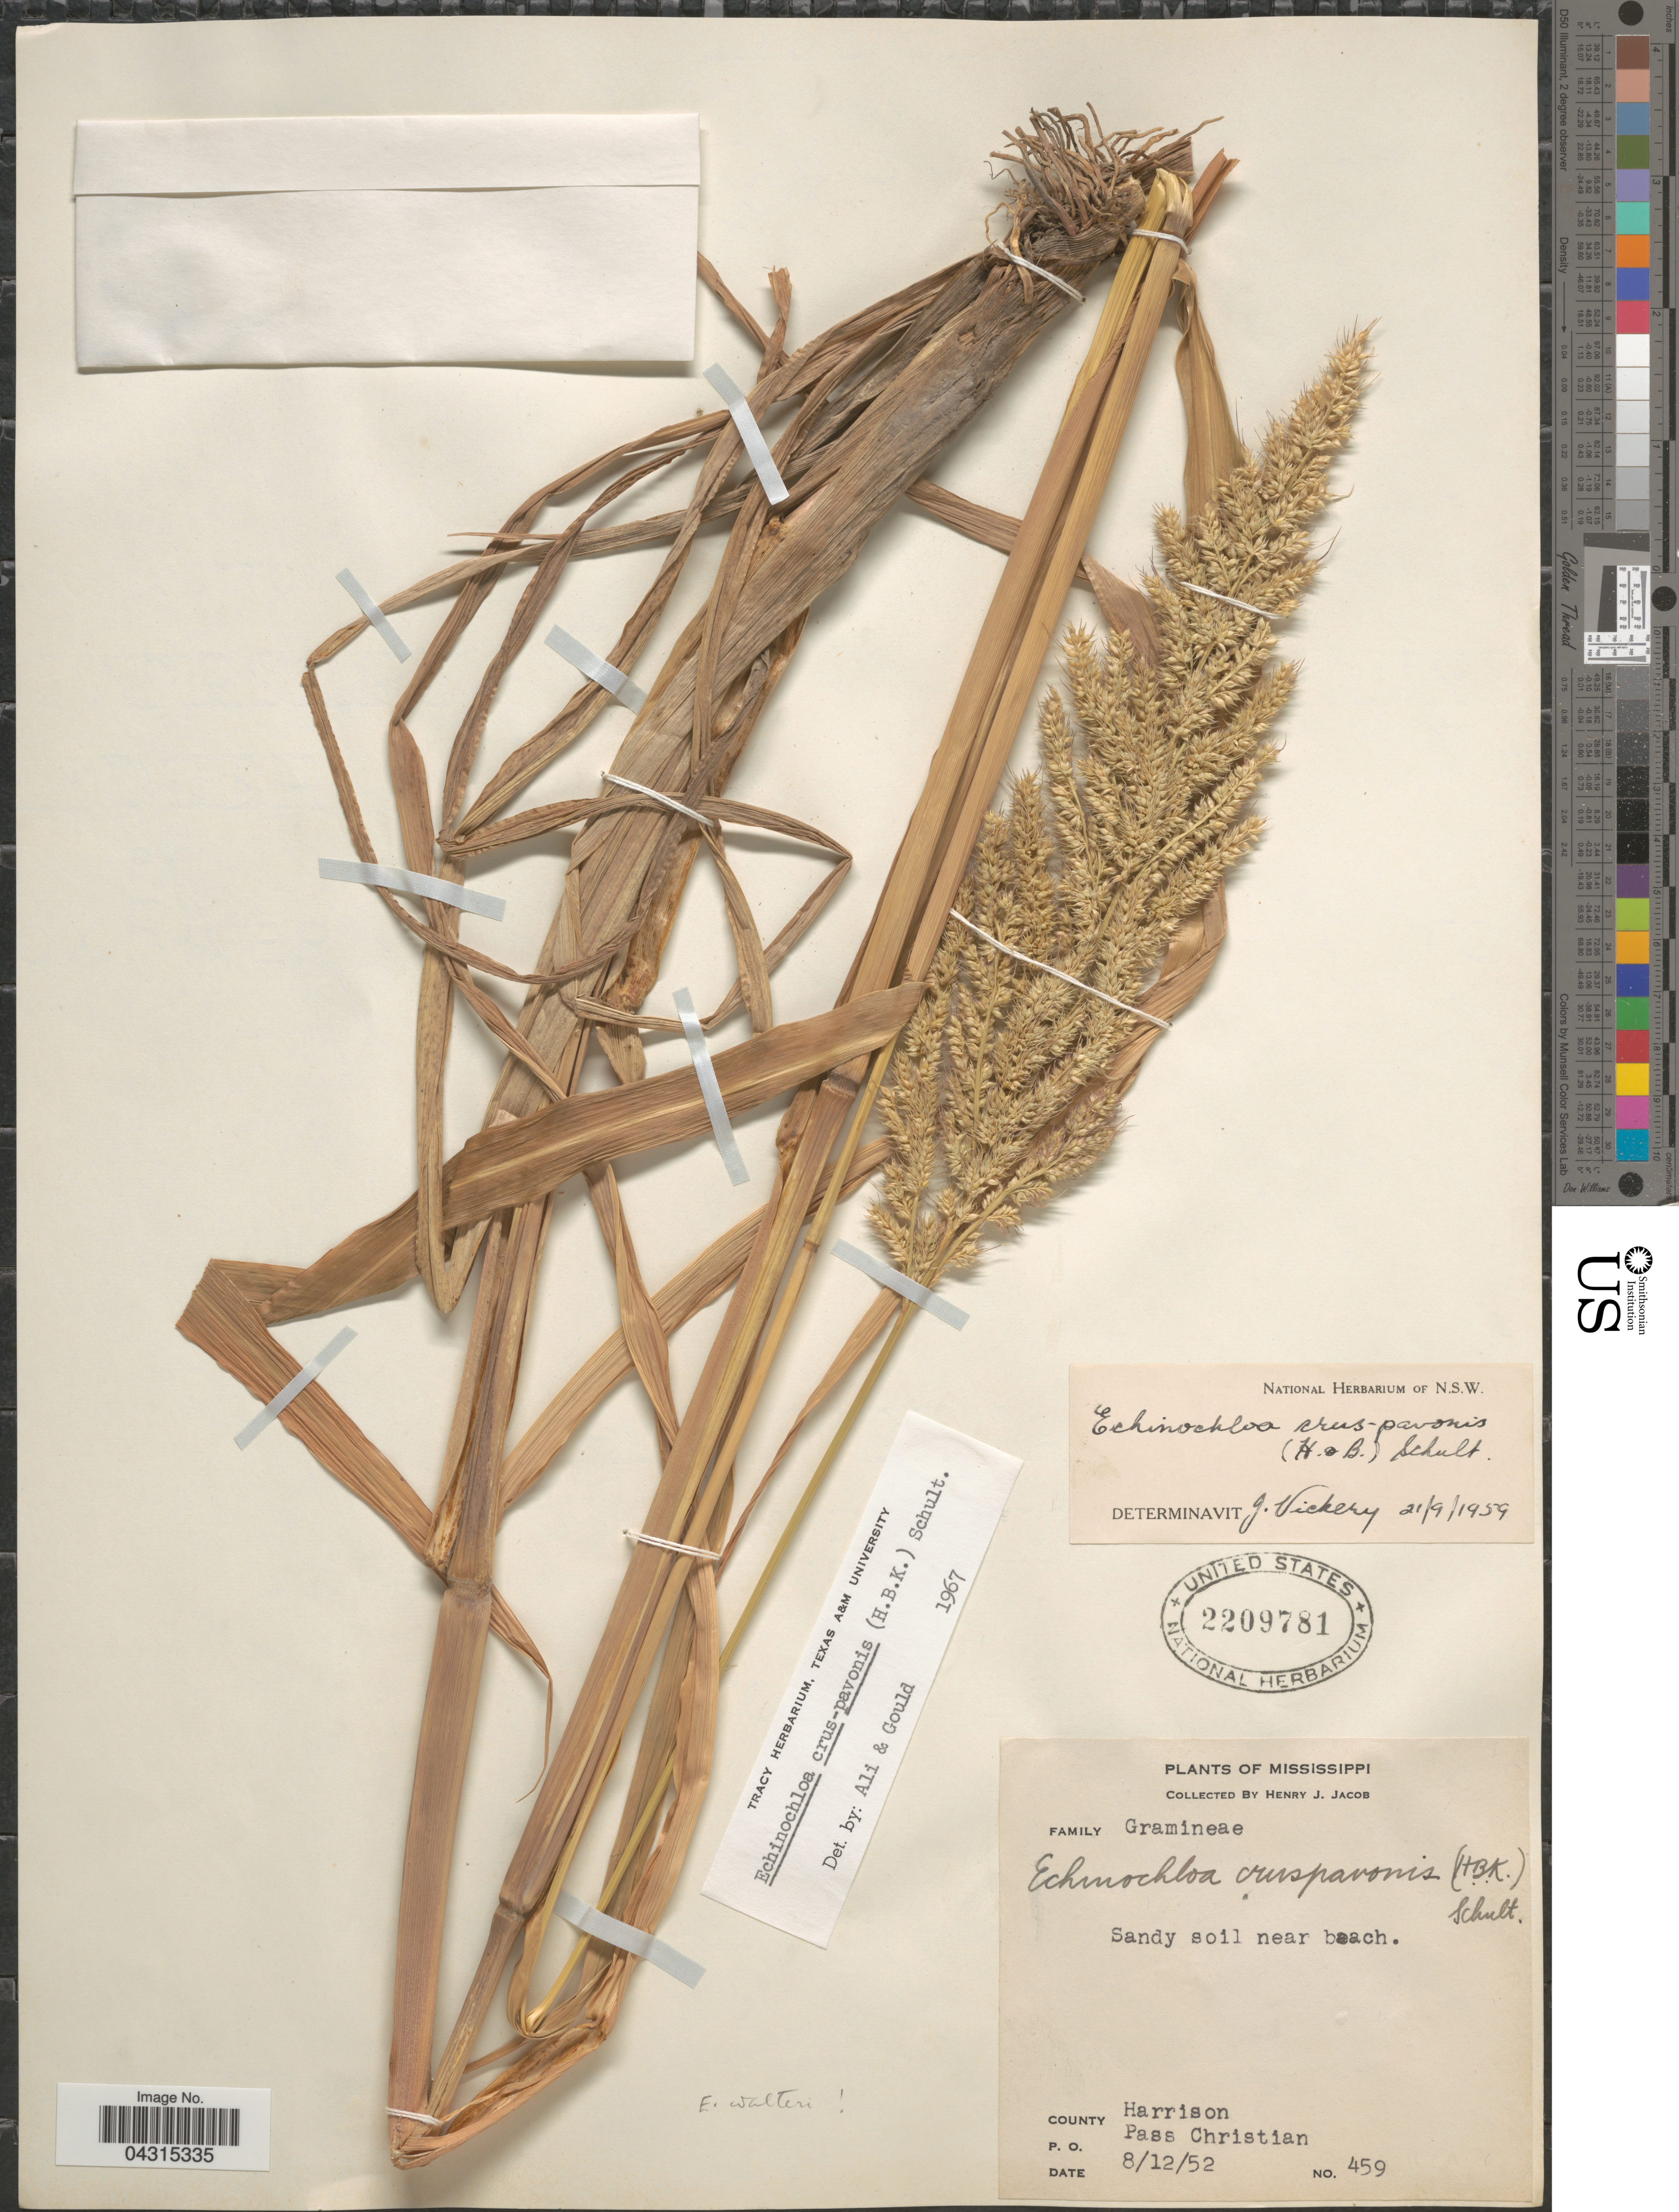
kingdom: Plantae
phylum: Tracheophyta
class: Liliopsida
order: Poales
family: Poaceae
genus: Echinochloa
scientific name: Echinochloa crus-pavonis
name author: (Kunth) Schult.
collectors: H. Jacob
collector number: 459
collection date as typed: Transcribed d/m/y: 12/8/52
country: United States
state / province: Mississippi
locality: Sandy soil near beach. County Harrison. P.O. Pass Christian.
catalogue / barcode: US 2209781